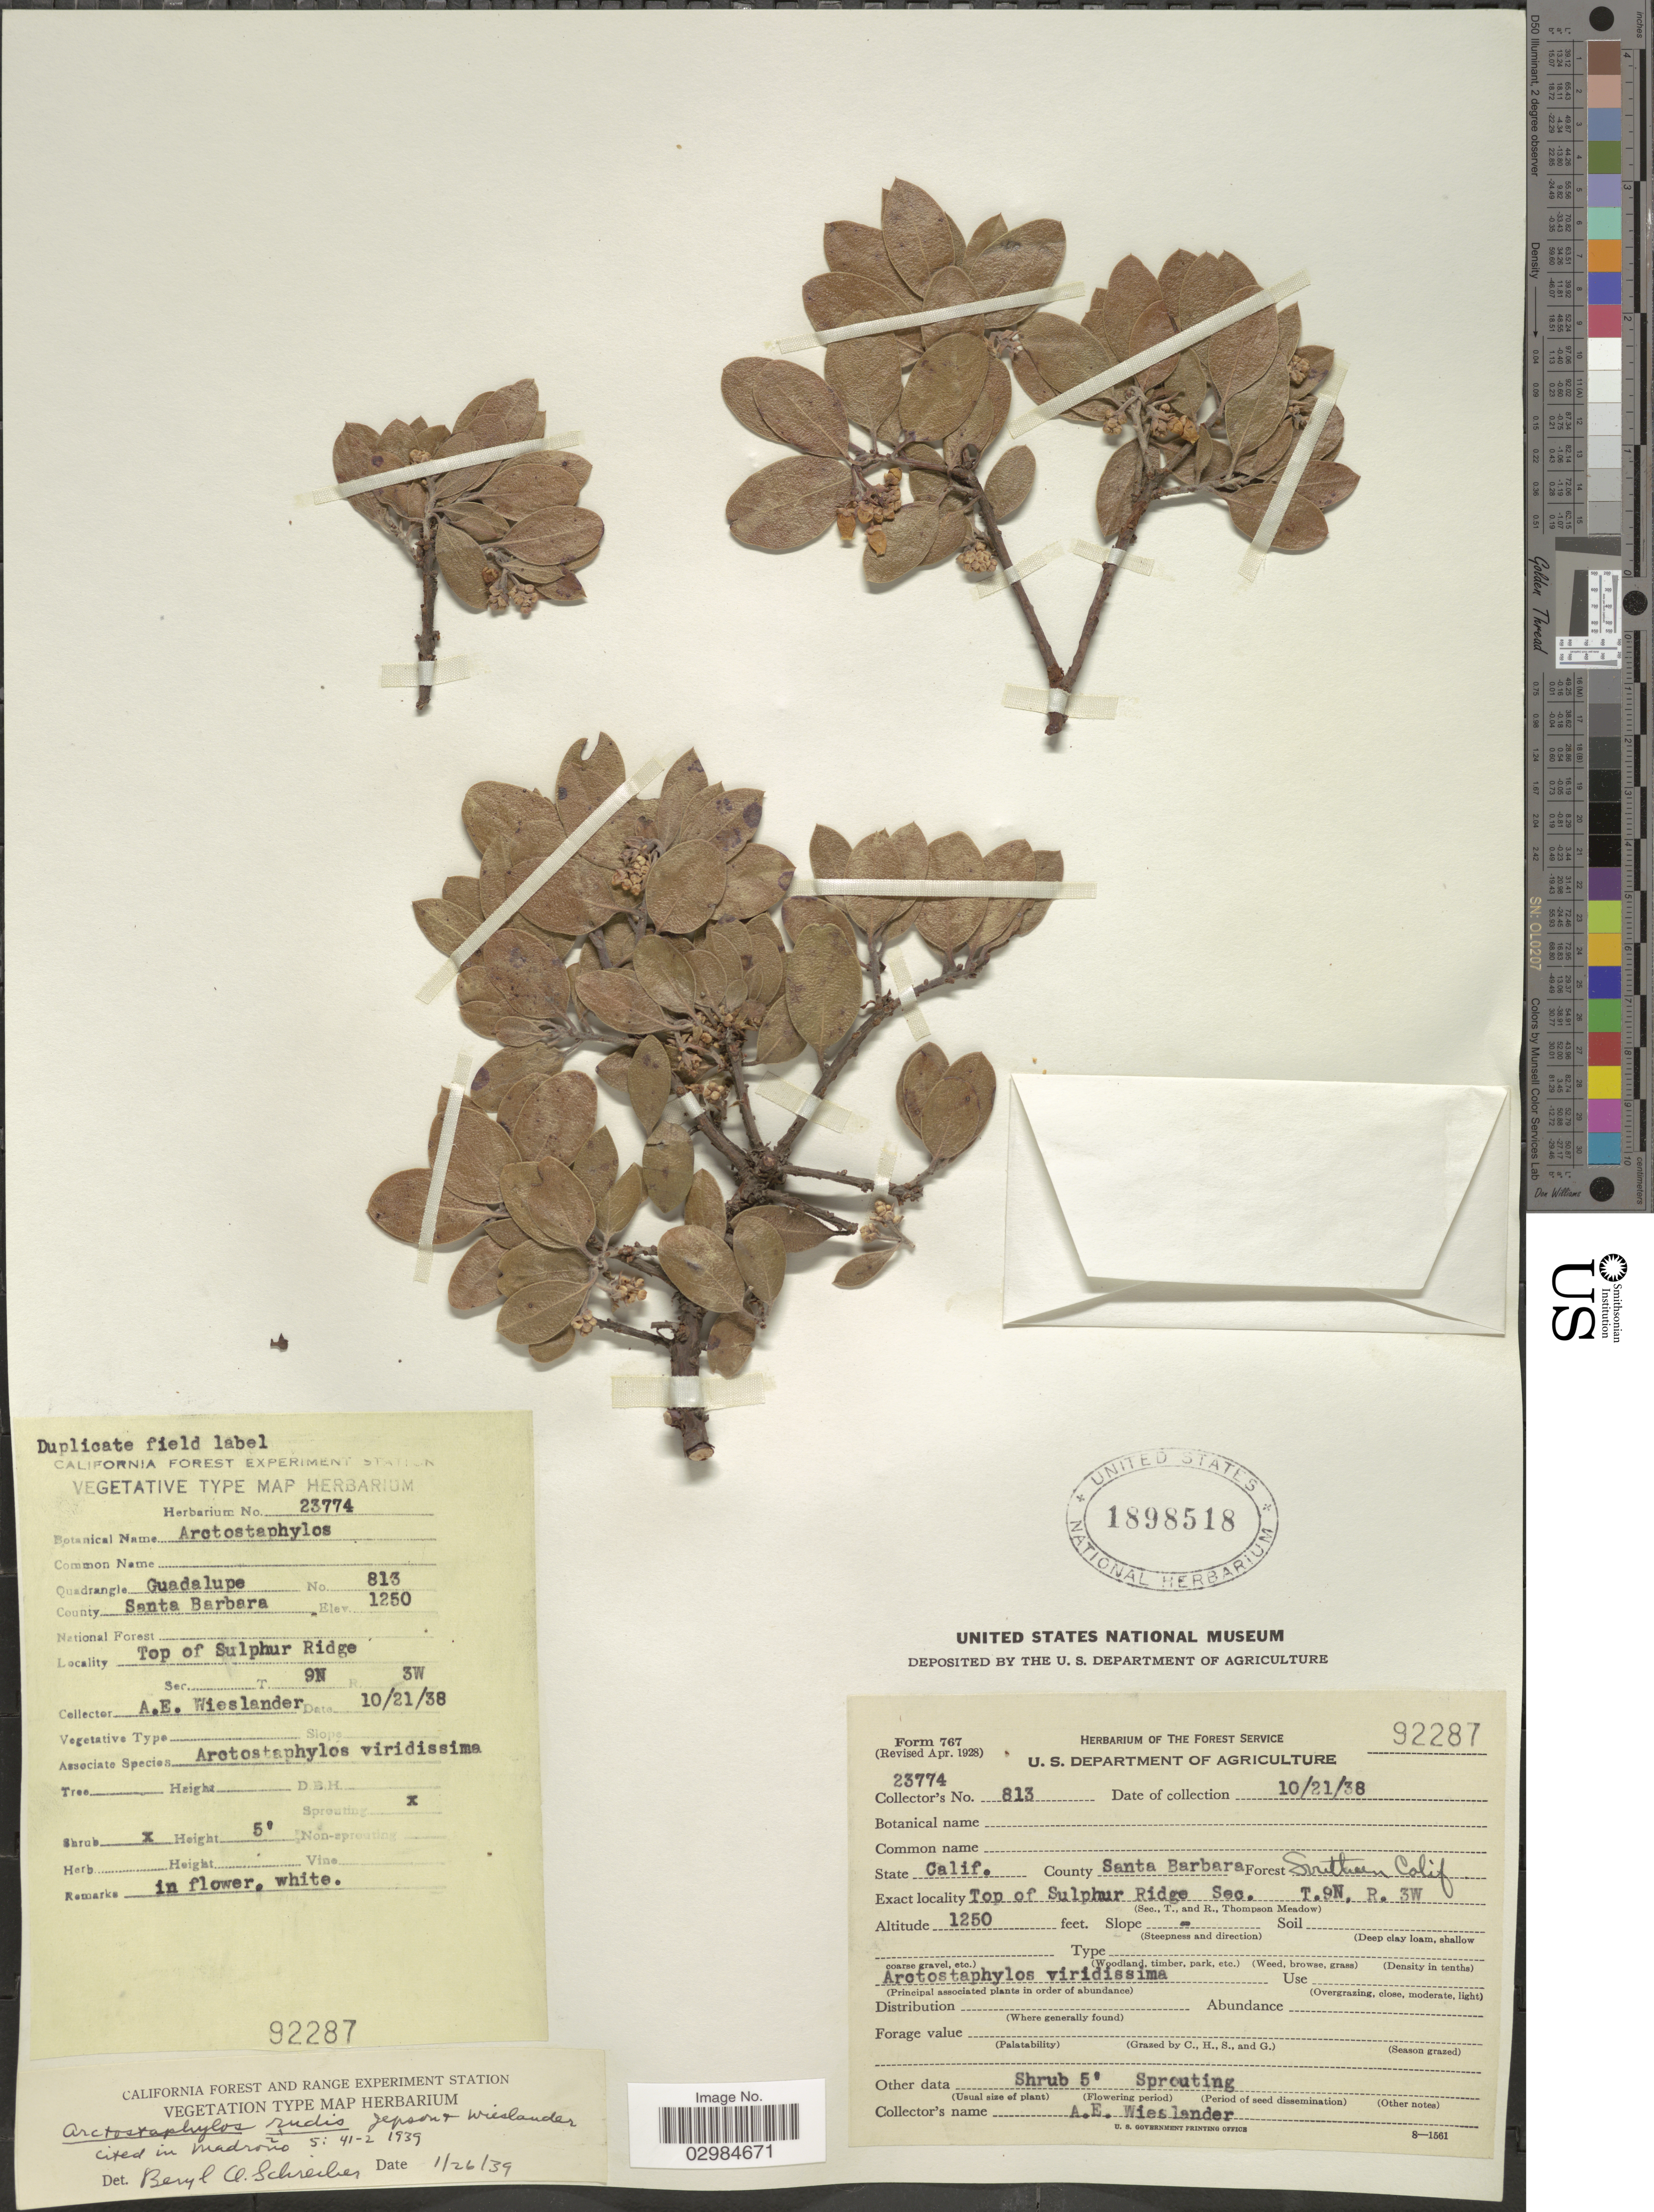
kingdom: Plantae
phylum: Tracheophyta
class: Magnoliopsida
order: Ericales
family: Ericaceae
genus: Arctostaphylos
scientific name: Arctostaphylos rudis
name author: Jeps. & Wiesl.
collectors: A. E. Wieslander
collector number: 813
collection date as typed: Transcribed d/m/y: 21/10/38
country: United States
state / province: California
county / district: Santa Barbara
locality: Guadalupe. County Santa Barbara. Southern Calif. Top of Sulphur Ridge T9N, R3W.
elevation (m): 381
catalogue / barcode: US 1898518